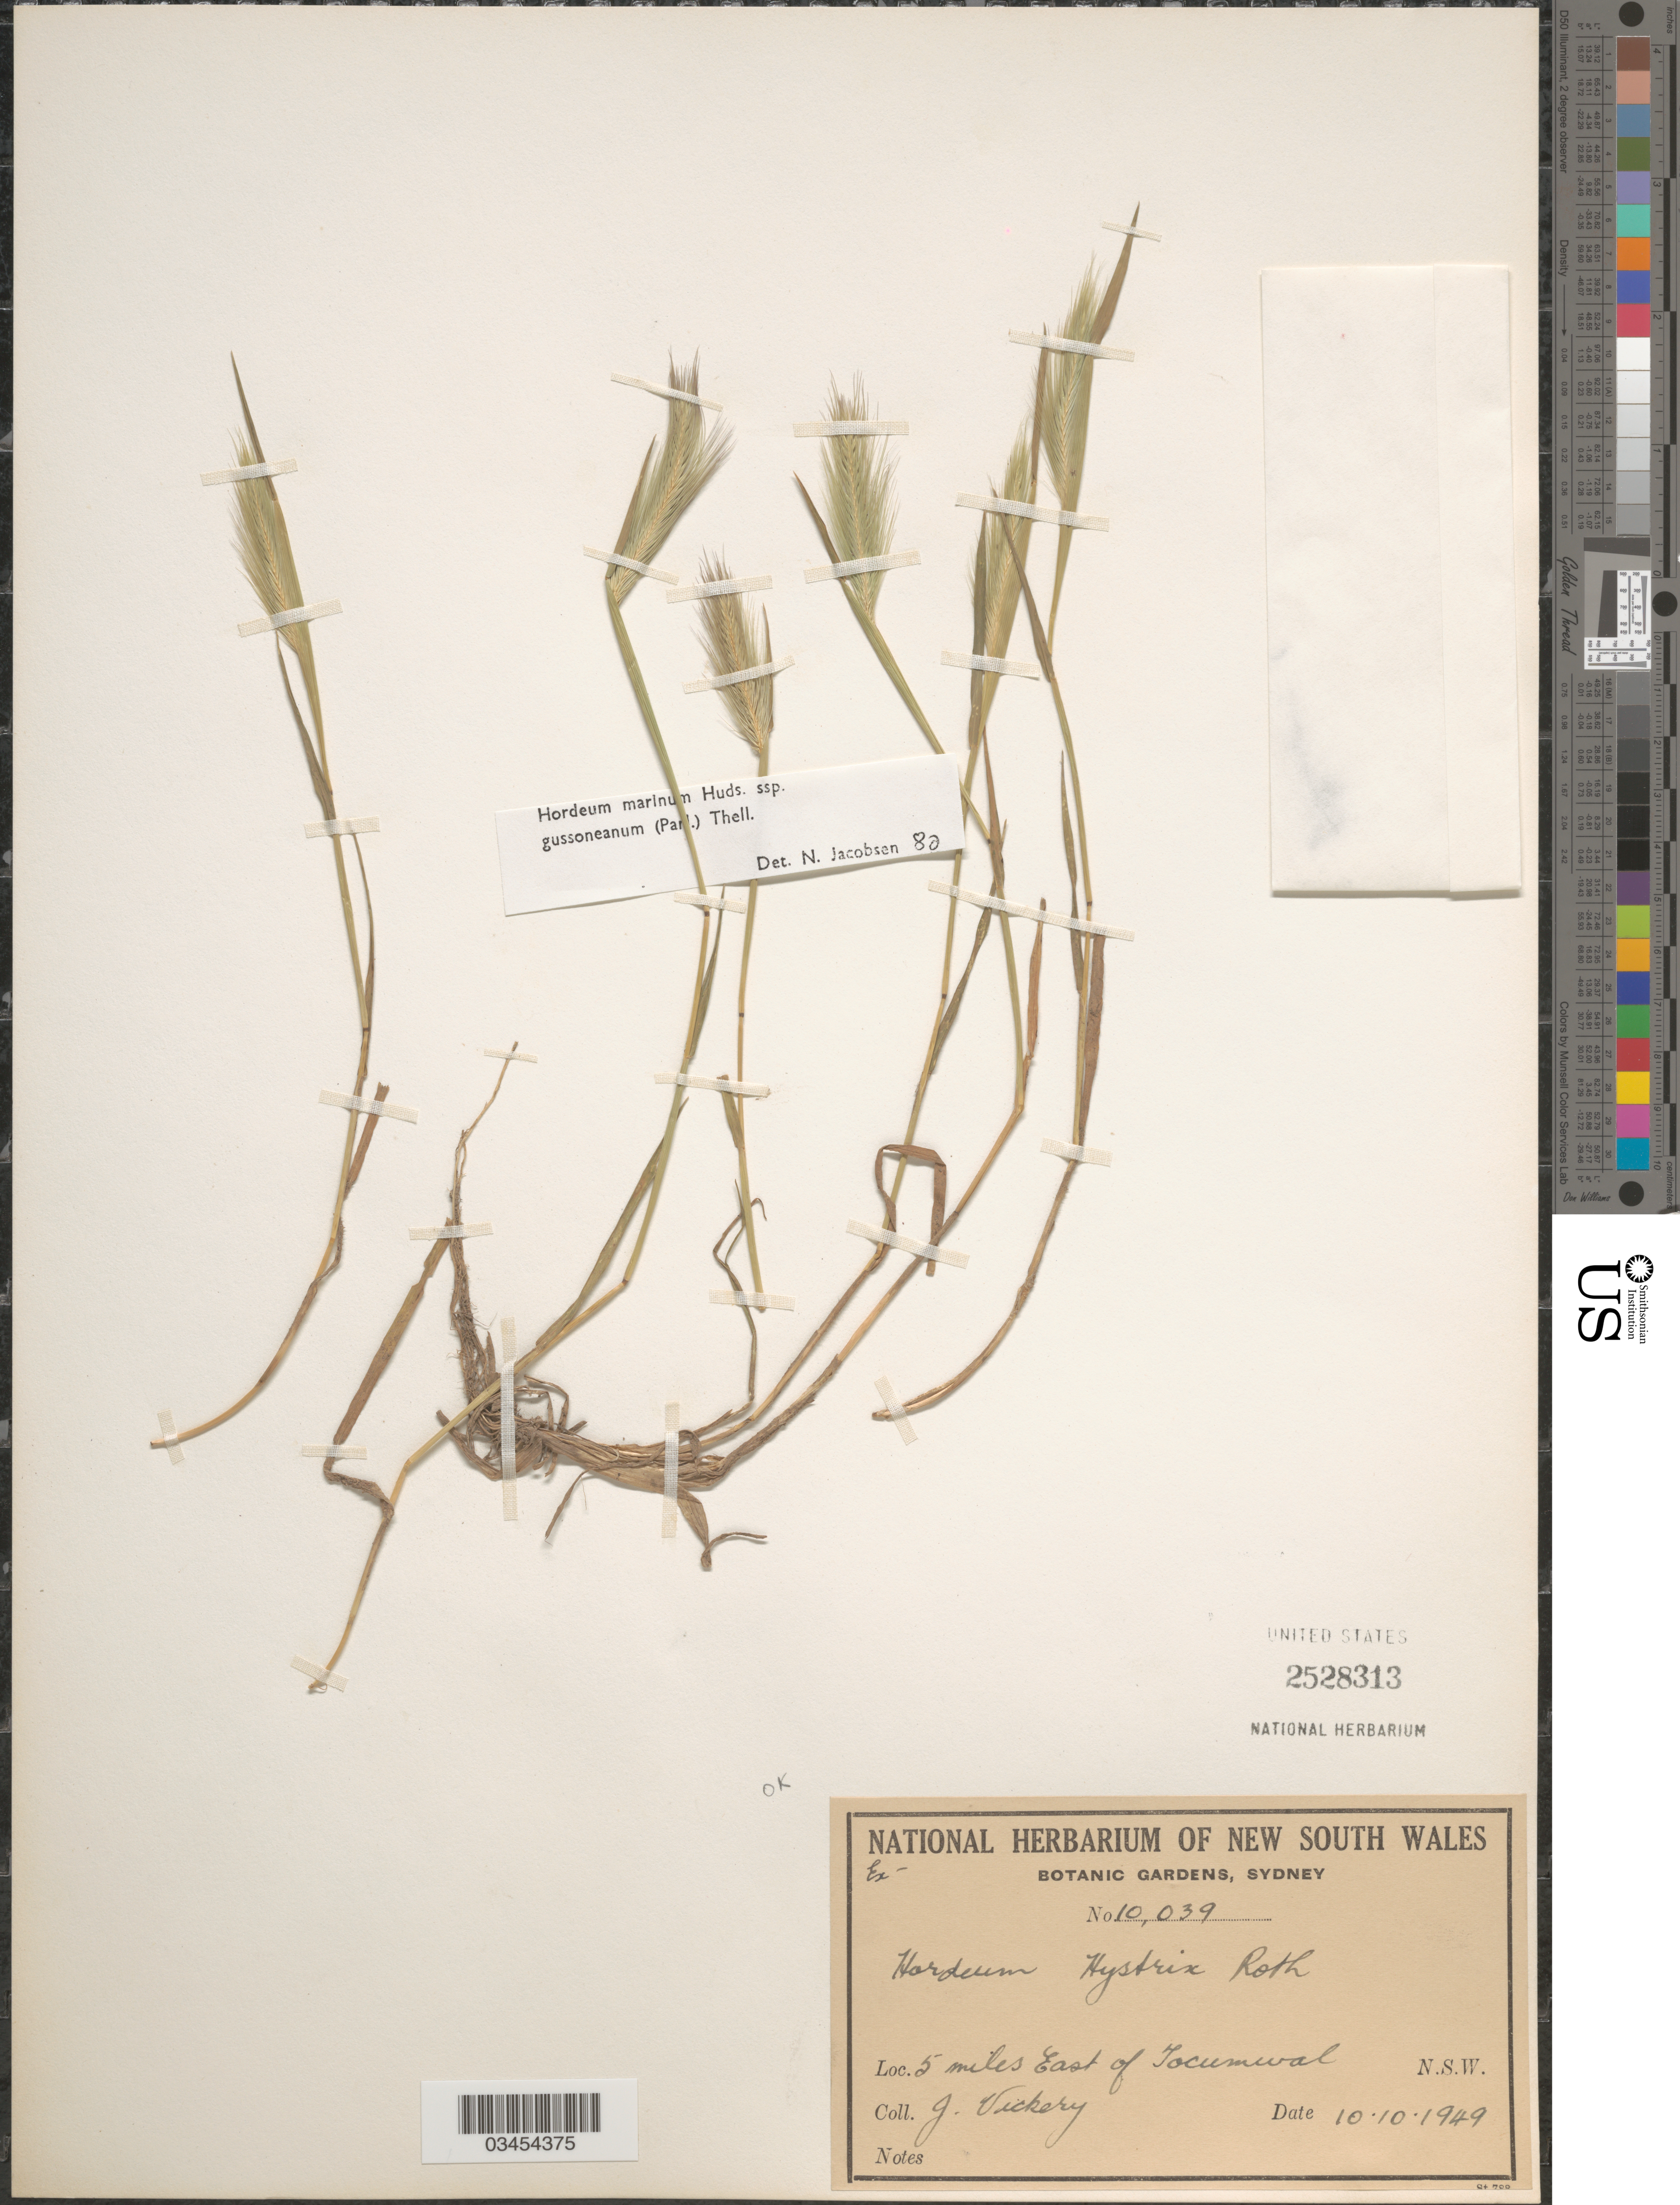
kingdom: Plantae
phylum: Tracheophyta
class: Liliopsida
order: Poales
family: Poaceae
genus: Hordeum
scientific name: Hordeum marinum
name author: Huds.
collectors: J. Vickery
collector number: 10039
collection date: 1949-10-10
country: Australia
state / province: New South Wales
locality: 5 miles East of Tocumwal.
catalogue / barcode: US 2528313